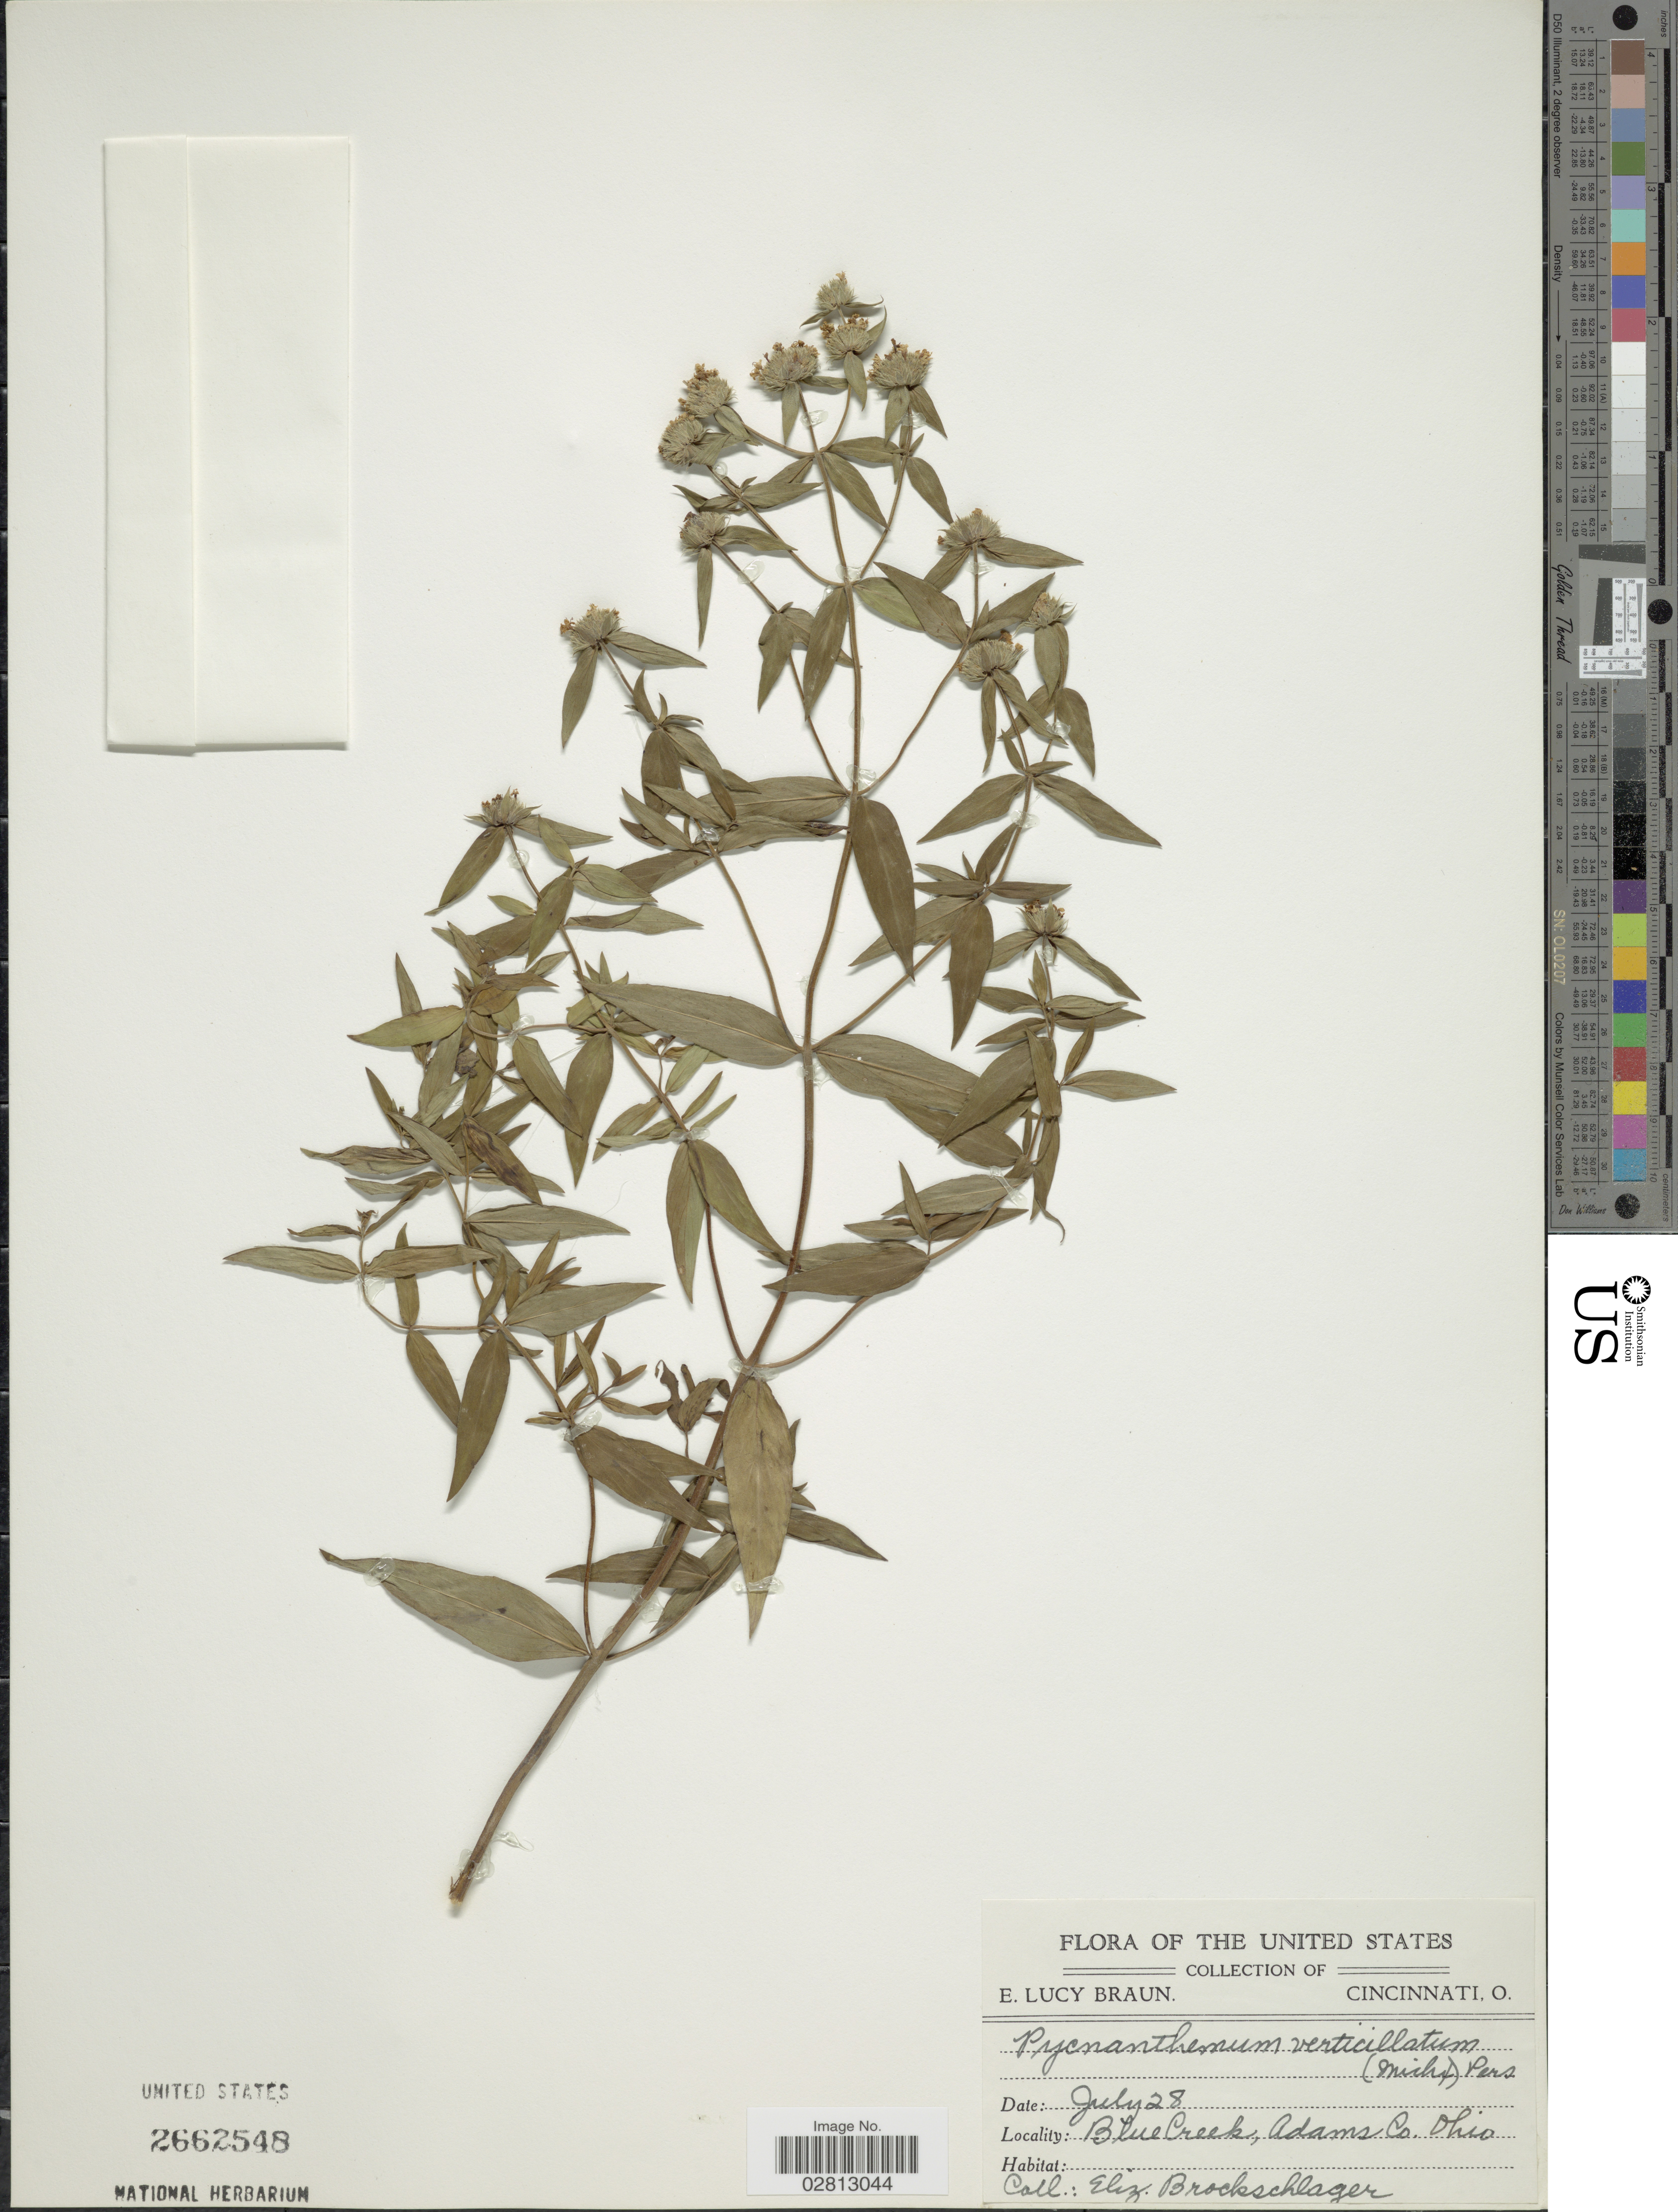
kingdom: Plantae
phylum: Tracheophyta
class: Magnoliopsida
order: Lamiales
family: Lamiaceae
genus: Pycnanthemum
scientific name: Pycnanthemum verticillatum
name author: (Michx.) Pers.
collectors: E. Brockschlager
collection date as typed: Transcribed d/m/y: /7/28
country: United States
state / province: Ohio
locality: Blue Creek, Adams Co.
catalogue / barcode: US 2662548